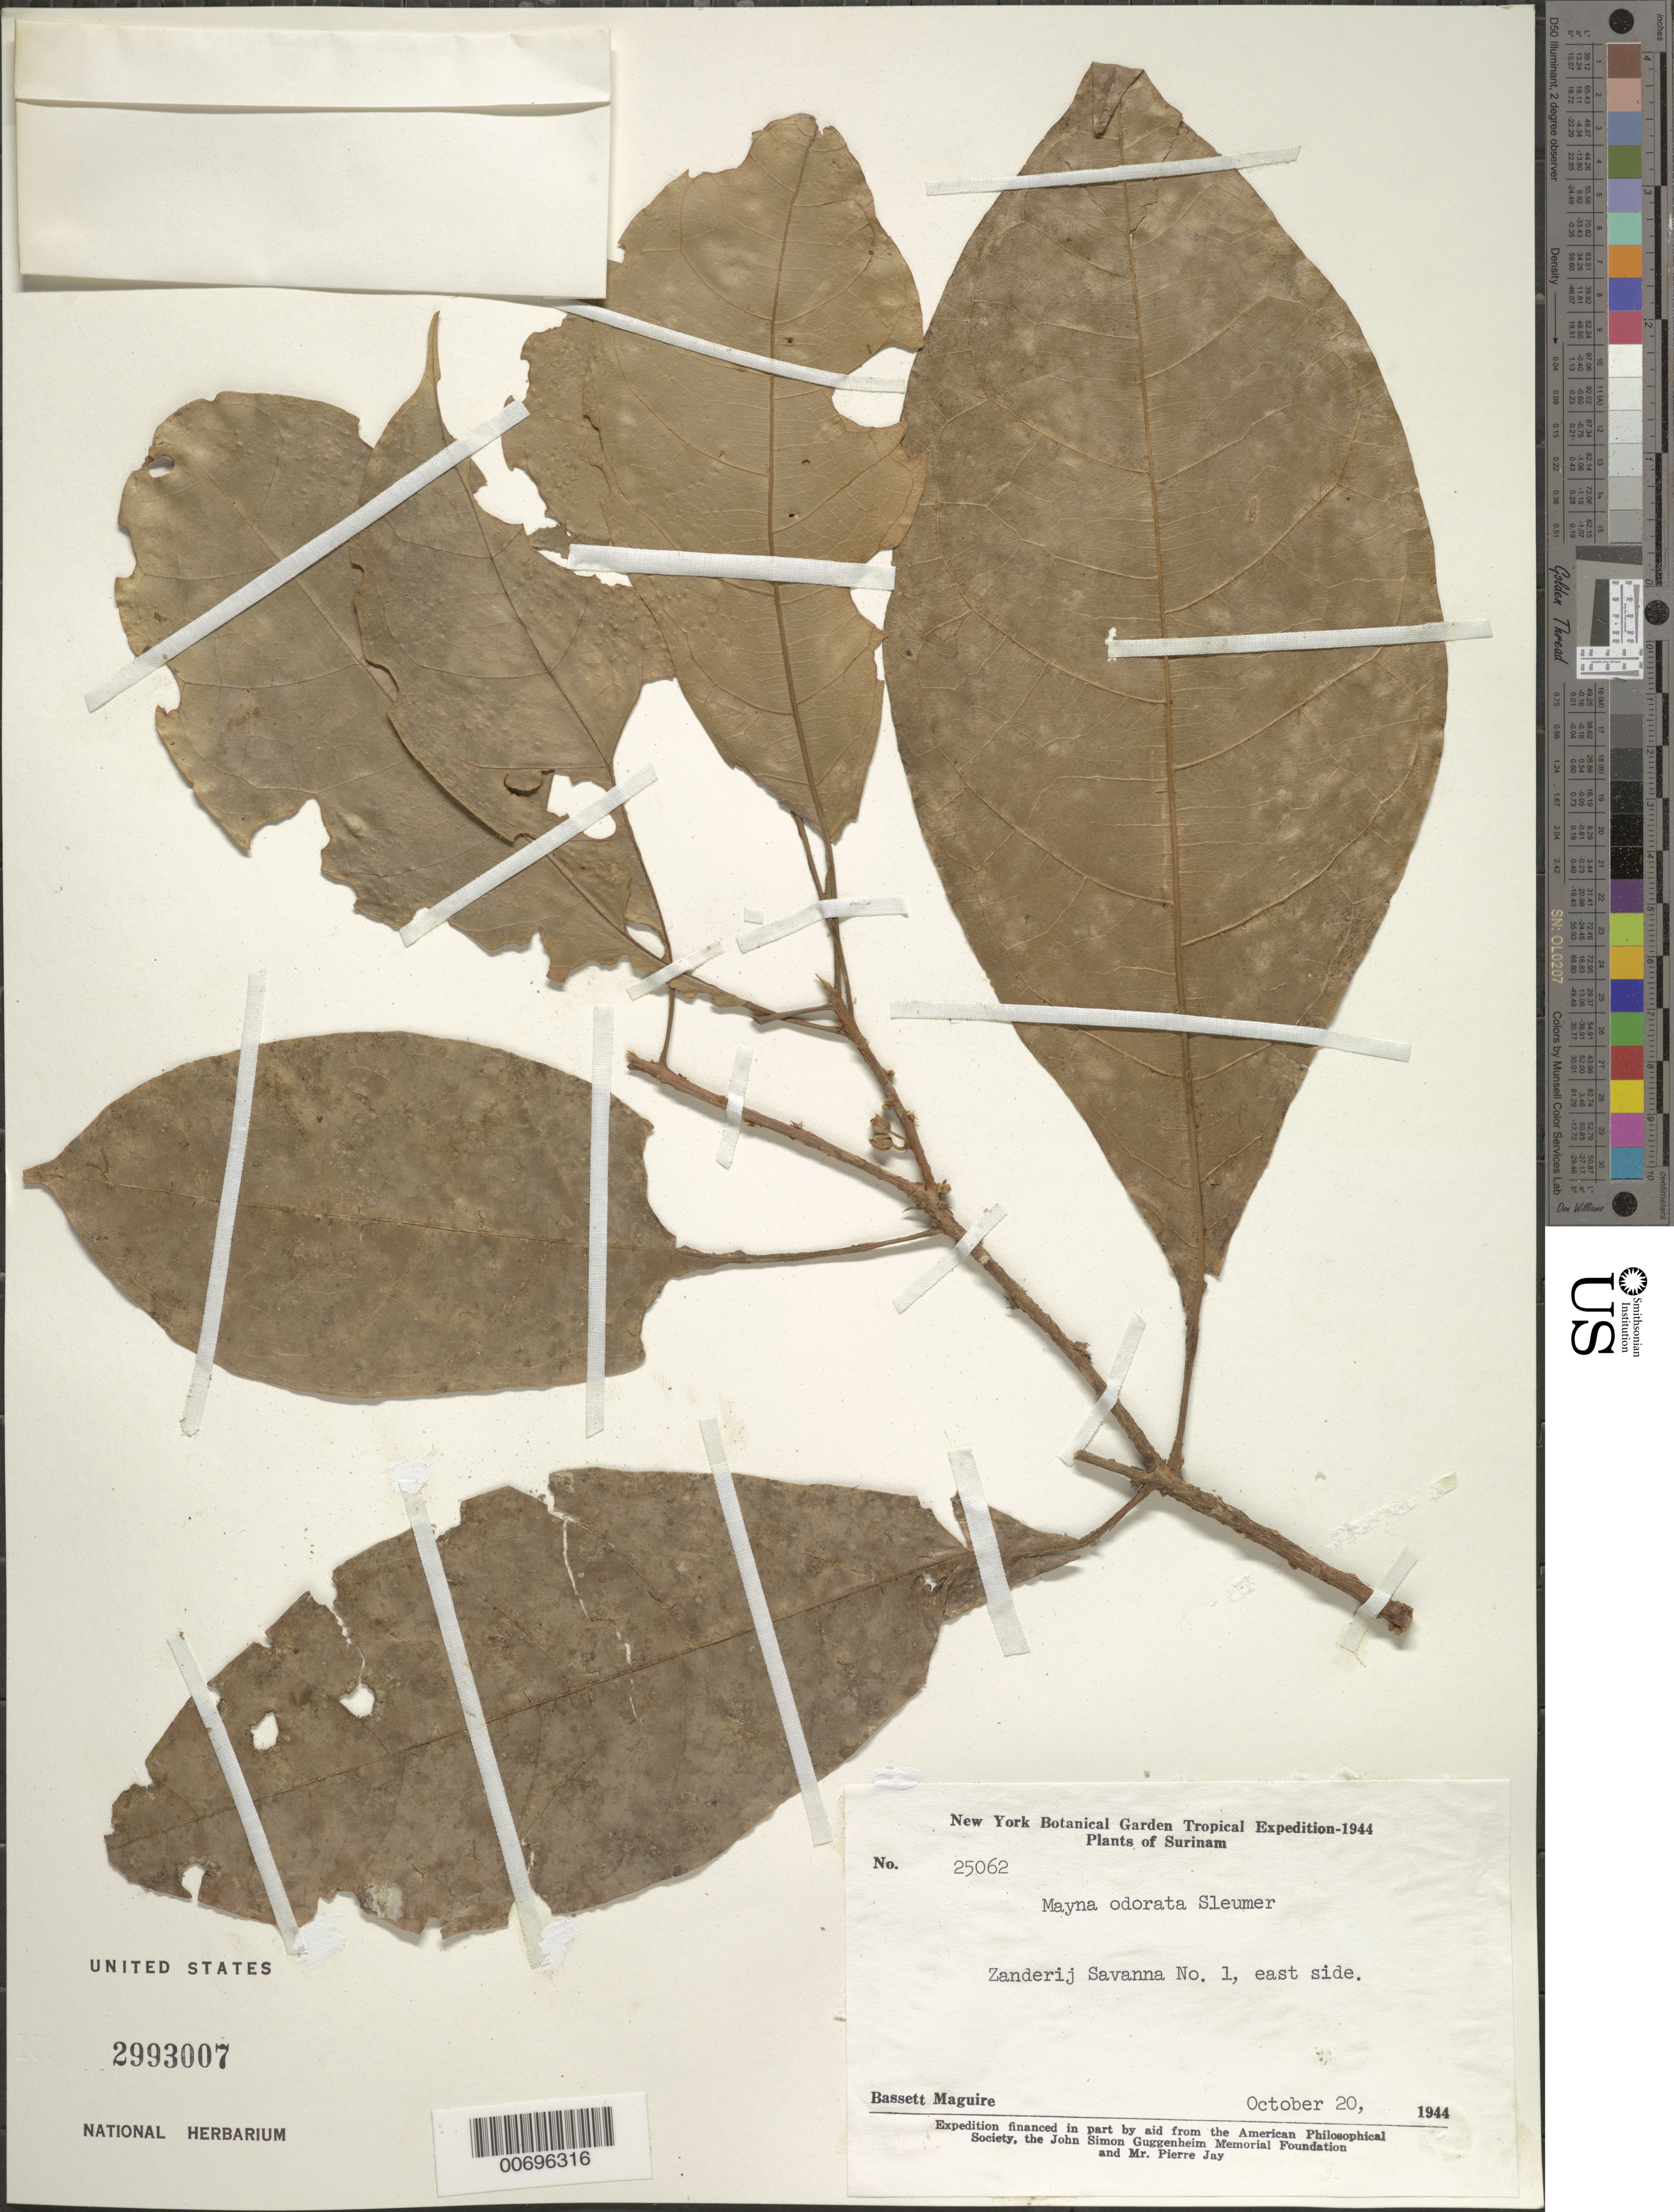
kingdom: Plantae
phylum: Tracheophyta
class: Magnoliopsida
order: Malpighiales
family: Achariaceae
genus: Mayna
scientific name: Mayna odorata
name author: Aubl.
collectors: B. Maguire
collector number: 25062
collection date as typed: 20-Oct-44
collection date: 1944-10-20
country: Suriname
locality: Zanderij I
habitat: Savanna no. 1 east side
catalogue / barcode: US 2993007